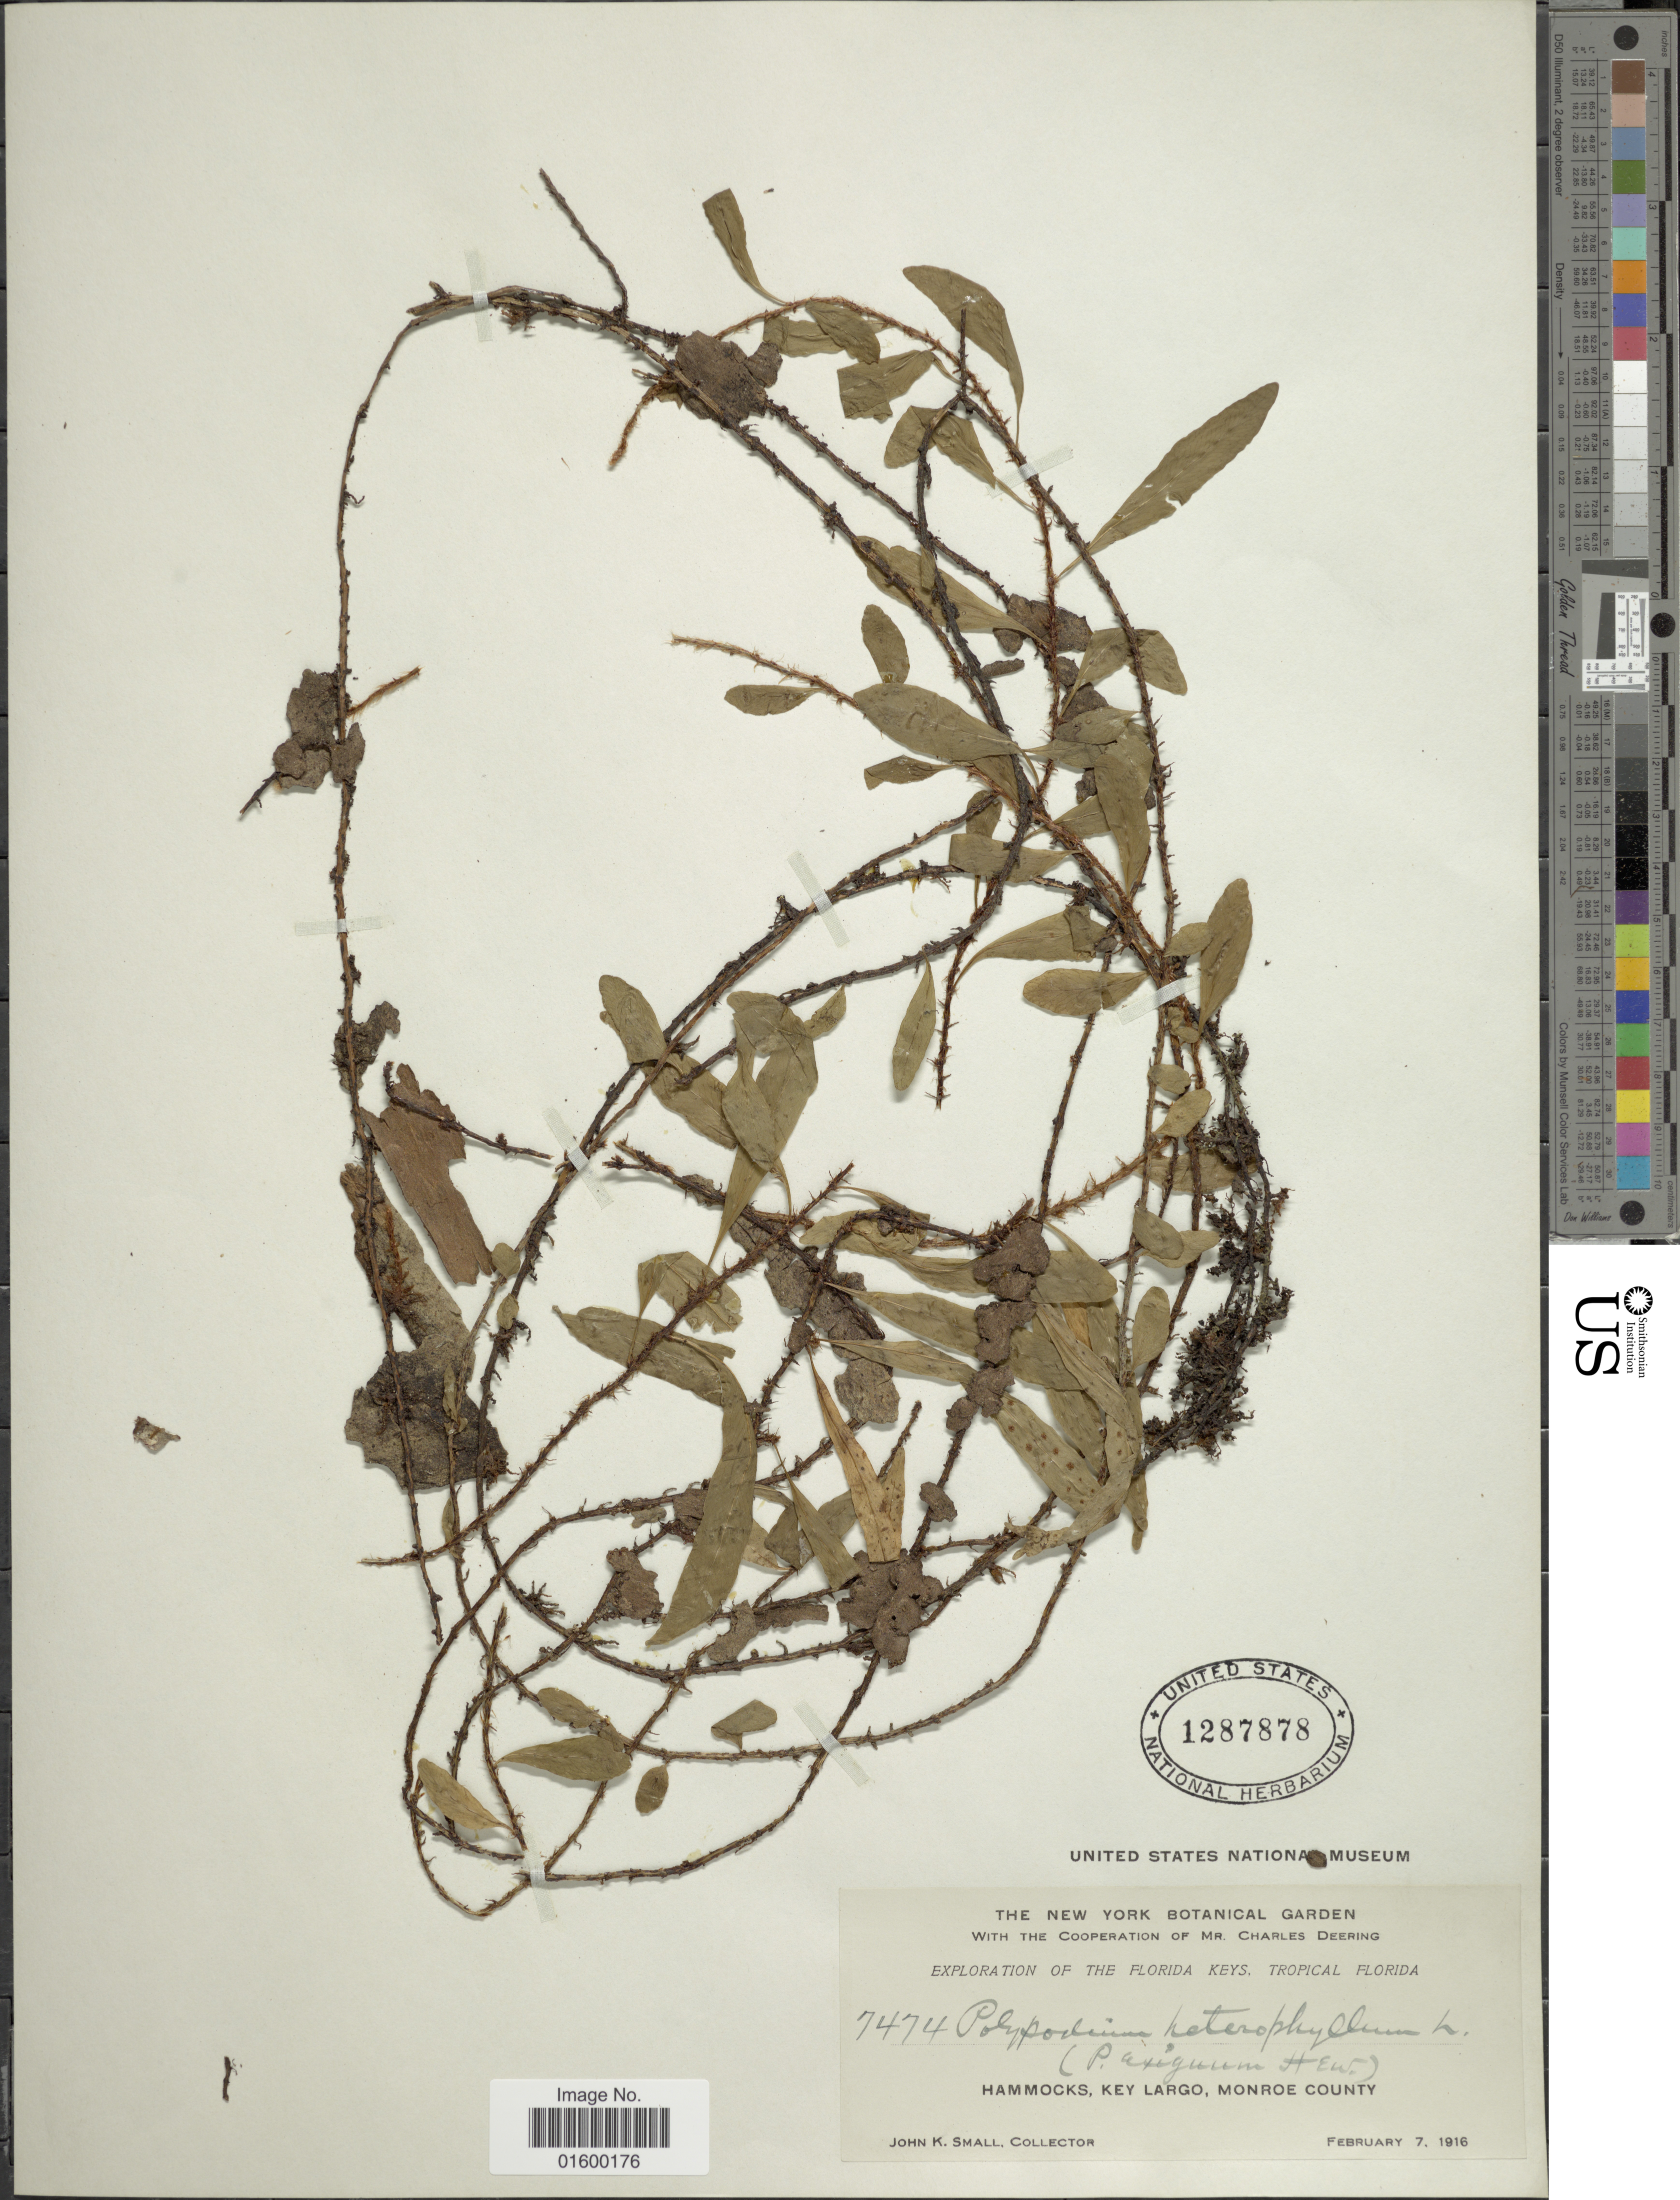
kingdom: Plantae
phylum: Tracheophyta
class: Polypodiopsida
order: Polypodiales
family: Polypodiaceae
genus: Microgramma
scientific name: Microgramma heterophylla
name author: (L.) Wherry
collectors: J. K. Small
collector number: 7474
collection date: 1916-02-07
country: United States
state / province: Florida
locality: Florida Keys, Tropical Florida, Hammocks, Key Largo, Monroe County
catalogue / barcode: US 1287878